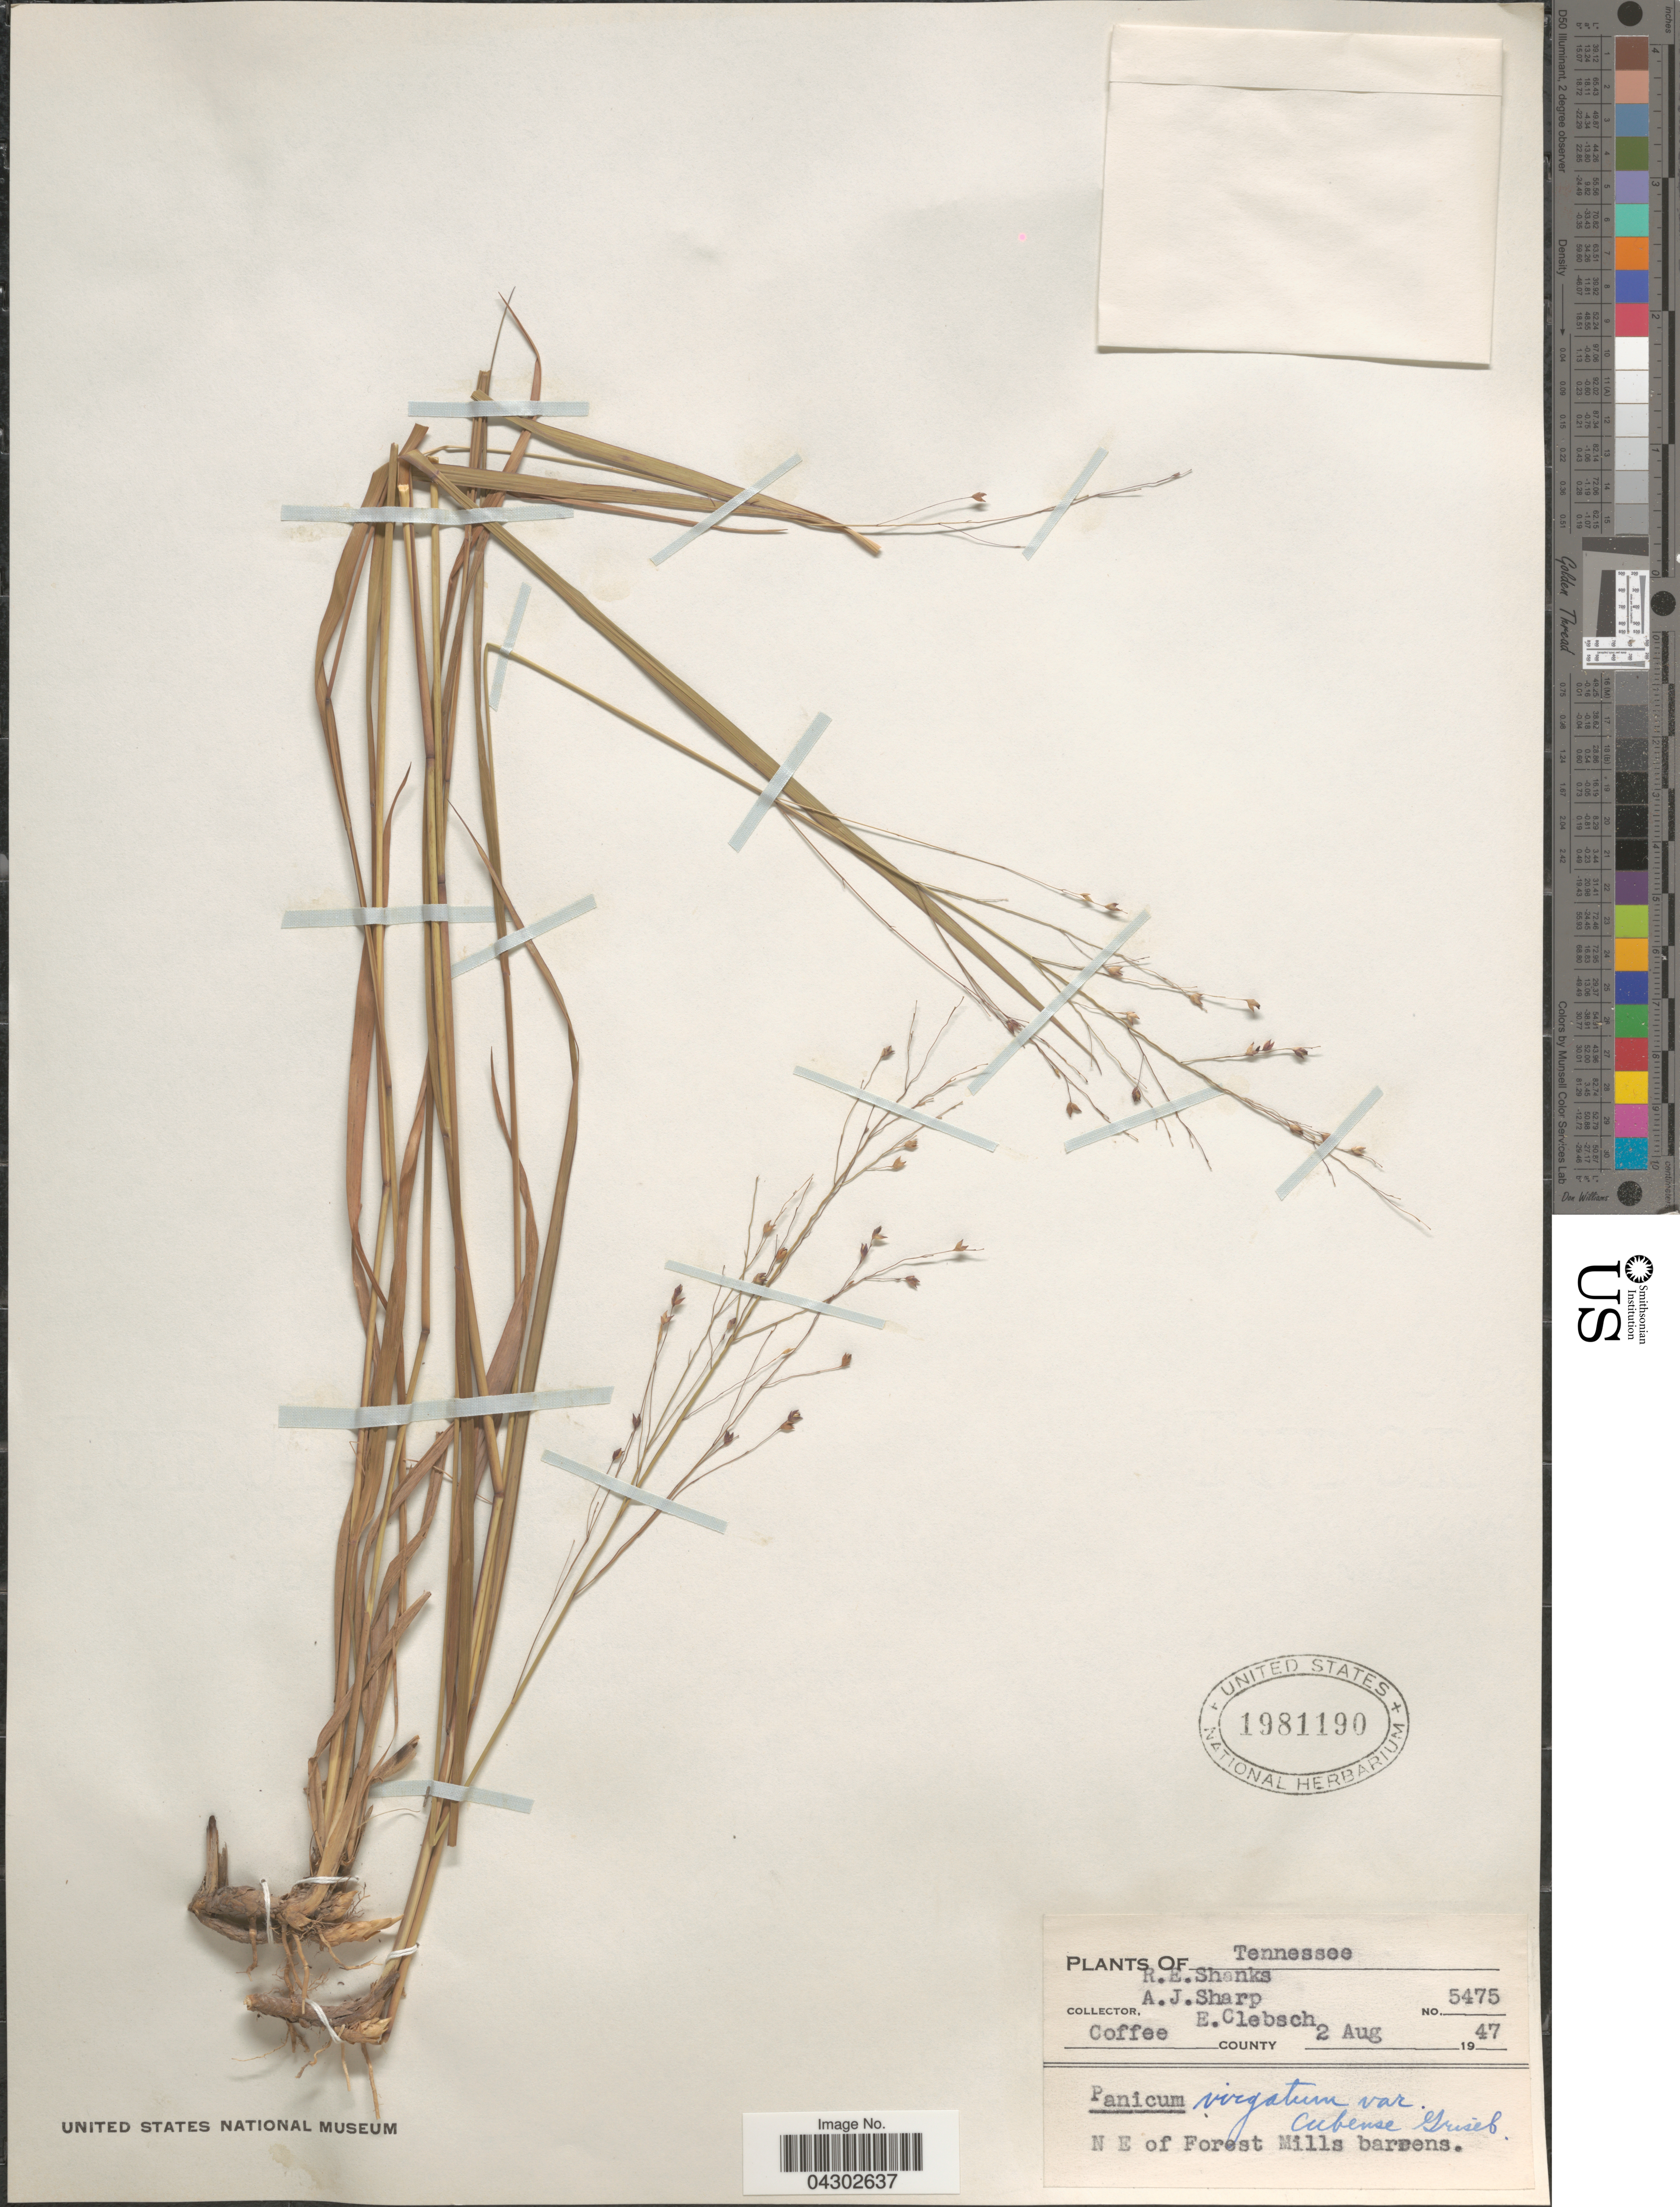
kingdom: Plantae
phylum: Tracheophyta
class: Liliopsida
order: Poales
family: Poaceae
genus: Panicum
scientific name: Panicum virgatum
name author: L.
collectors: R. Shanks, A. J. Sharp & E. Clebsch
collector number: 5475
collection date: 1947-08-02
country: United States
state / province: Tennessee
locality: Coffee County. N E of Forest Mills barrens.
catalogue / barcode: US 1981190